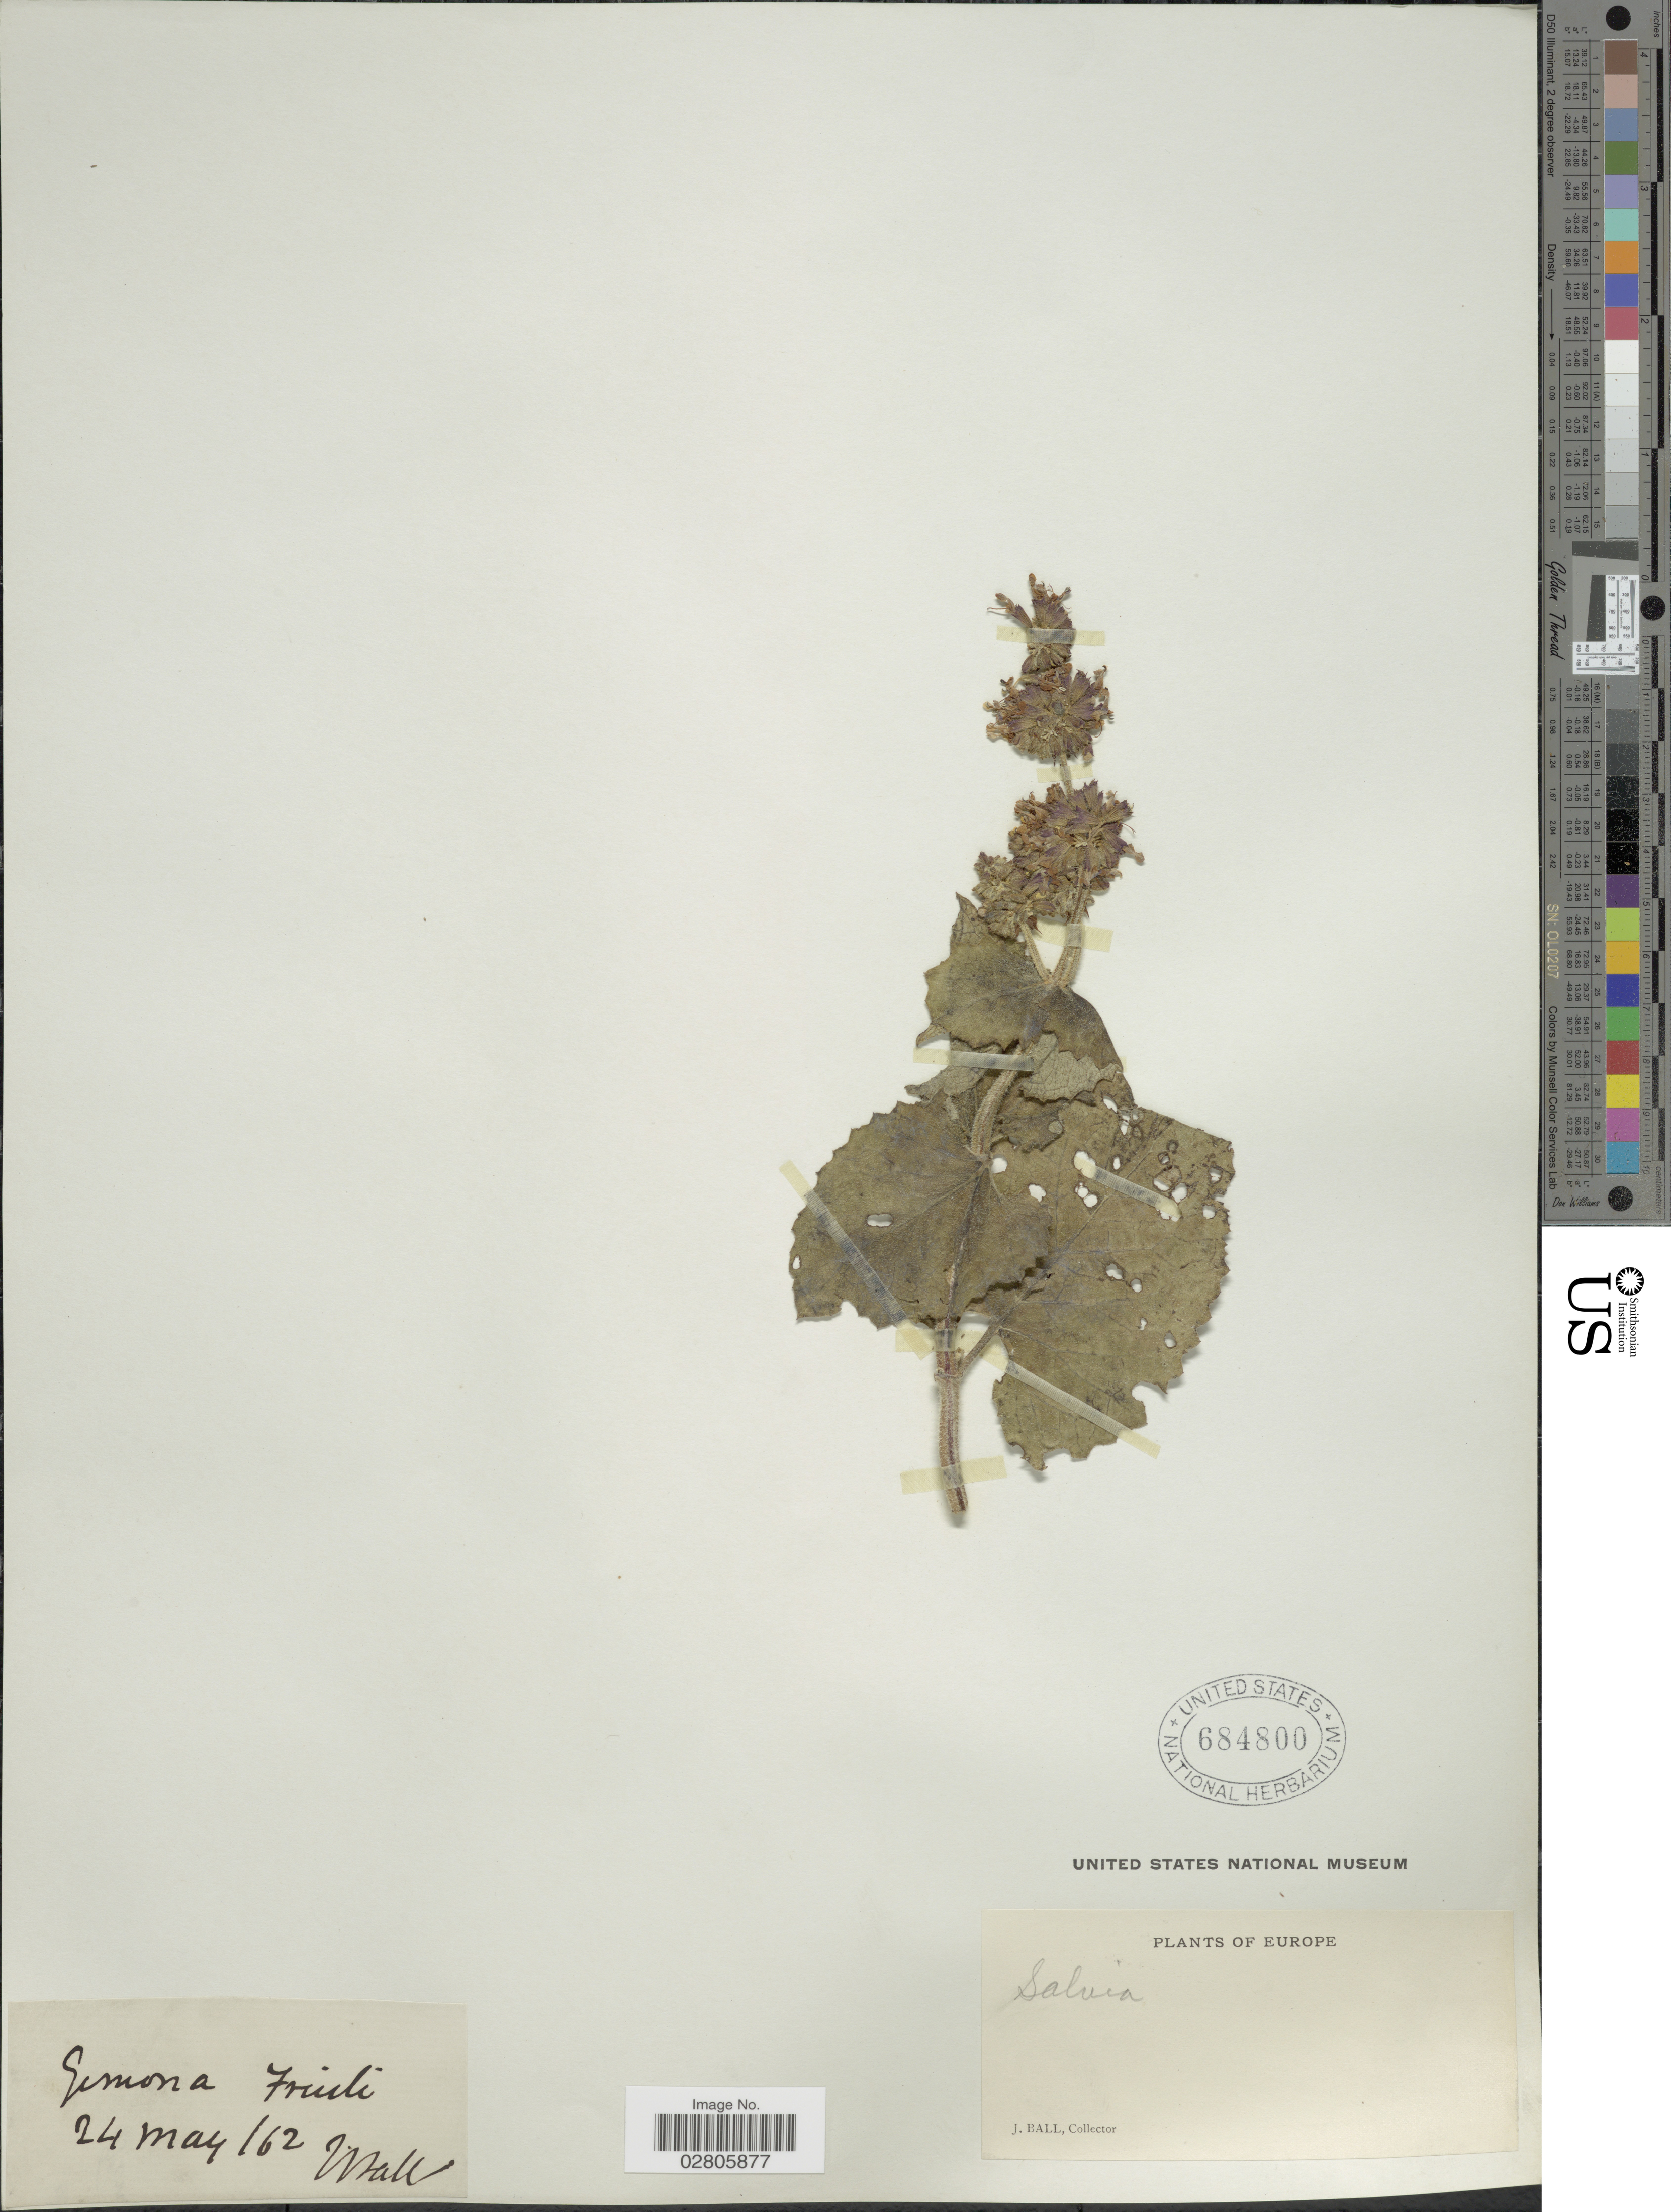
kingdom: Plantae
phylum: Tracheophyta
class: Magnoliopsida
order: Lamiales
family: Lamiaceae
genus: Salvia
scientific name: Salvia sp.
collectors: J. Ball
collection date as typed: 24 May 162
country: Italy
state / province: Friuli-Venezia Giulia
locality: Gemona Friuli.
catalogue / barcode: US 684800